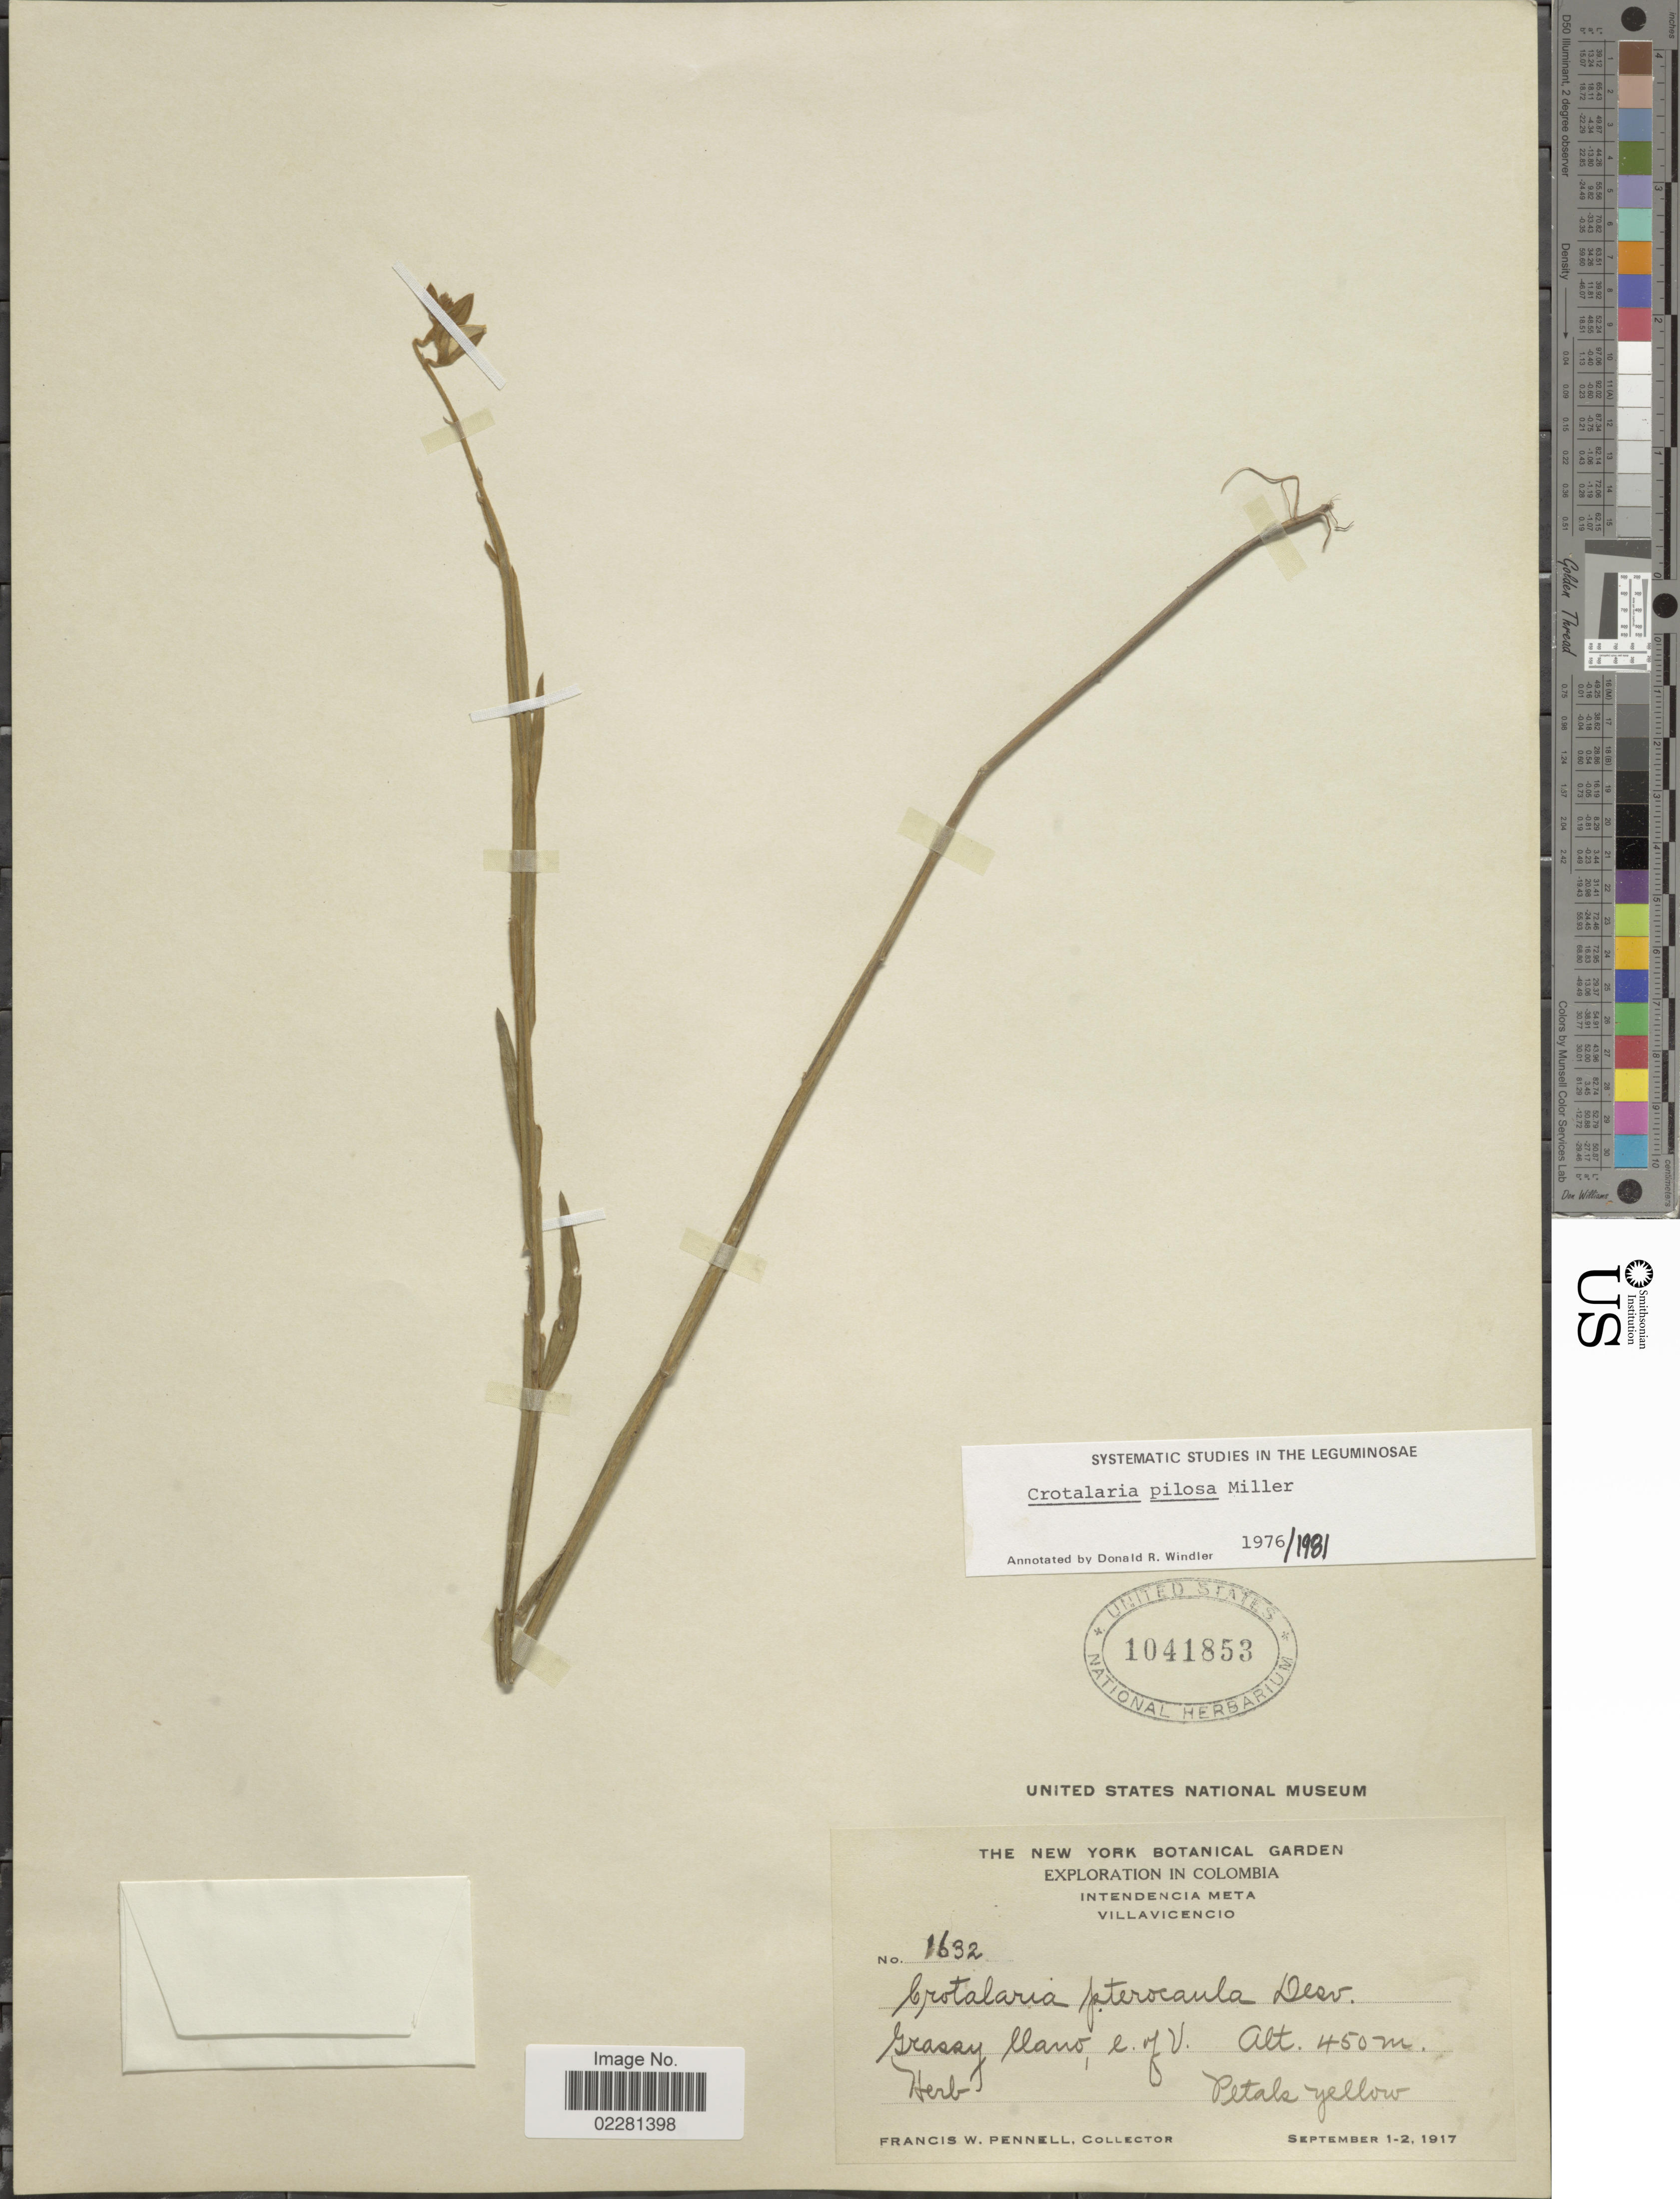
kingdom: Plantae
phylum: Tracheophyta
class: Magnoliopsida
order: Fabales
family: Fabaceae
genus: Crotalaria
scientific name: Crotalaria pilosa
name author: Mill.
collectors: F. W. Pennell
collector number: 1632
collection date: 1917-09-01/1917-09-02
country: Colombia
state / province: Meta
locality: Villavicencio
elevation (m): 450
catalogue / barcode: US 1041853